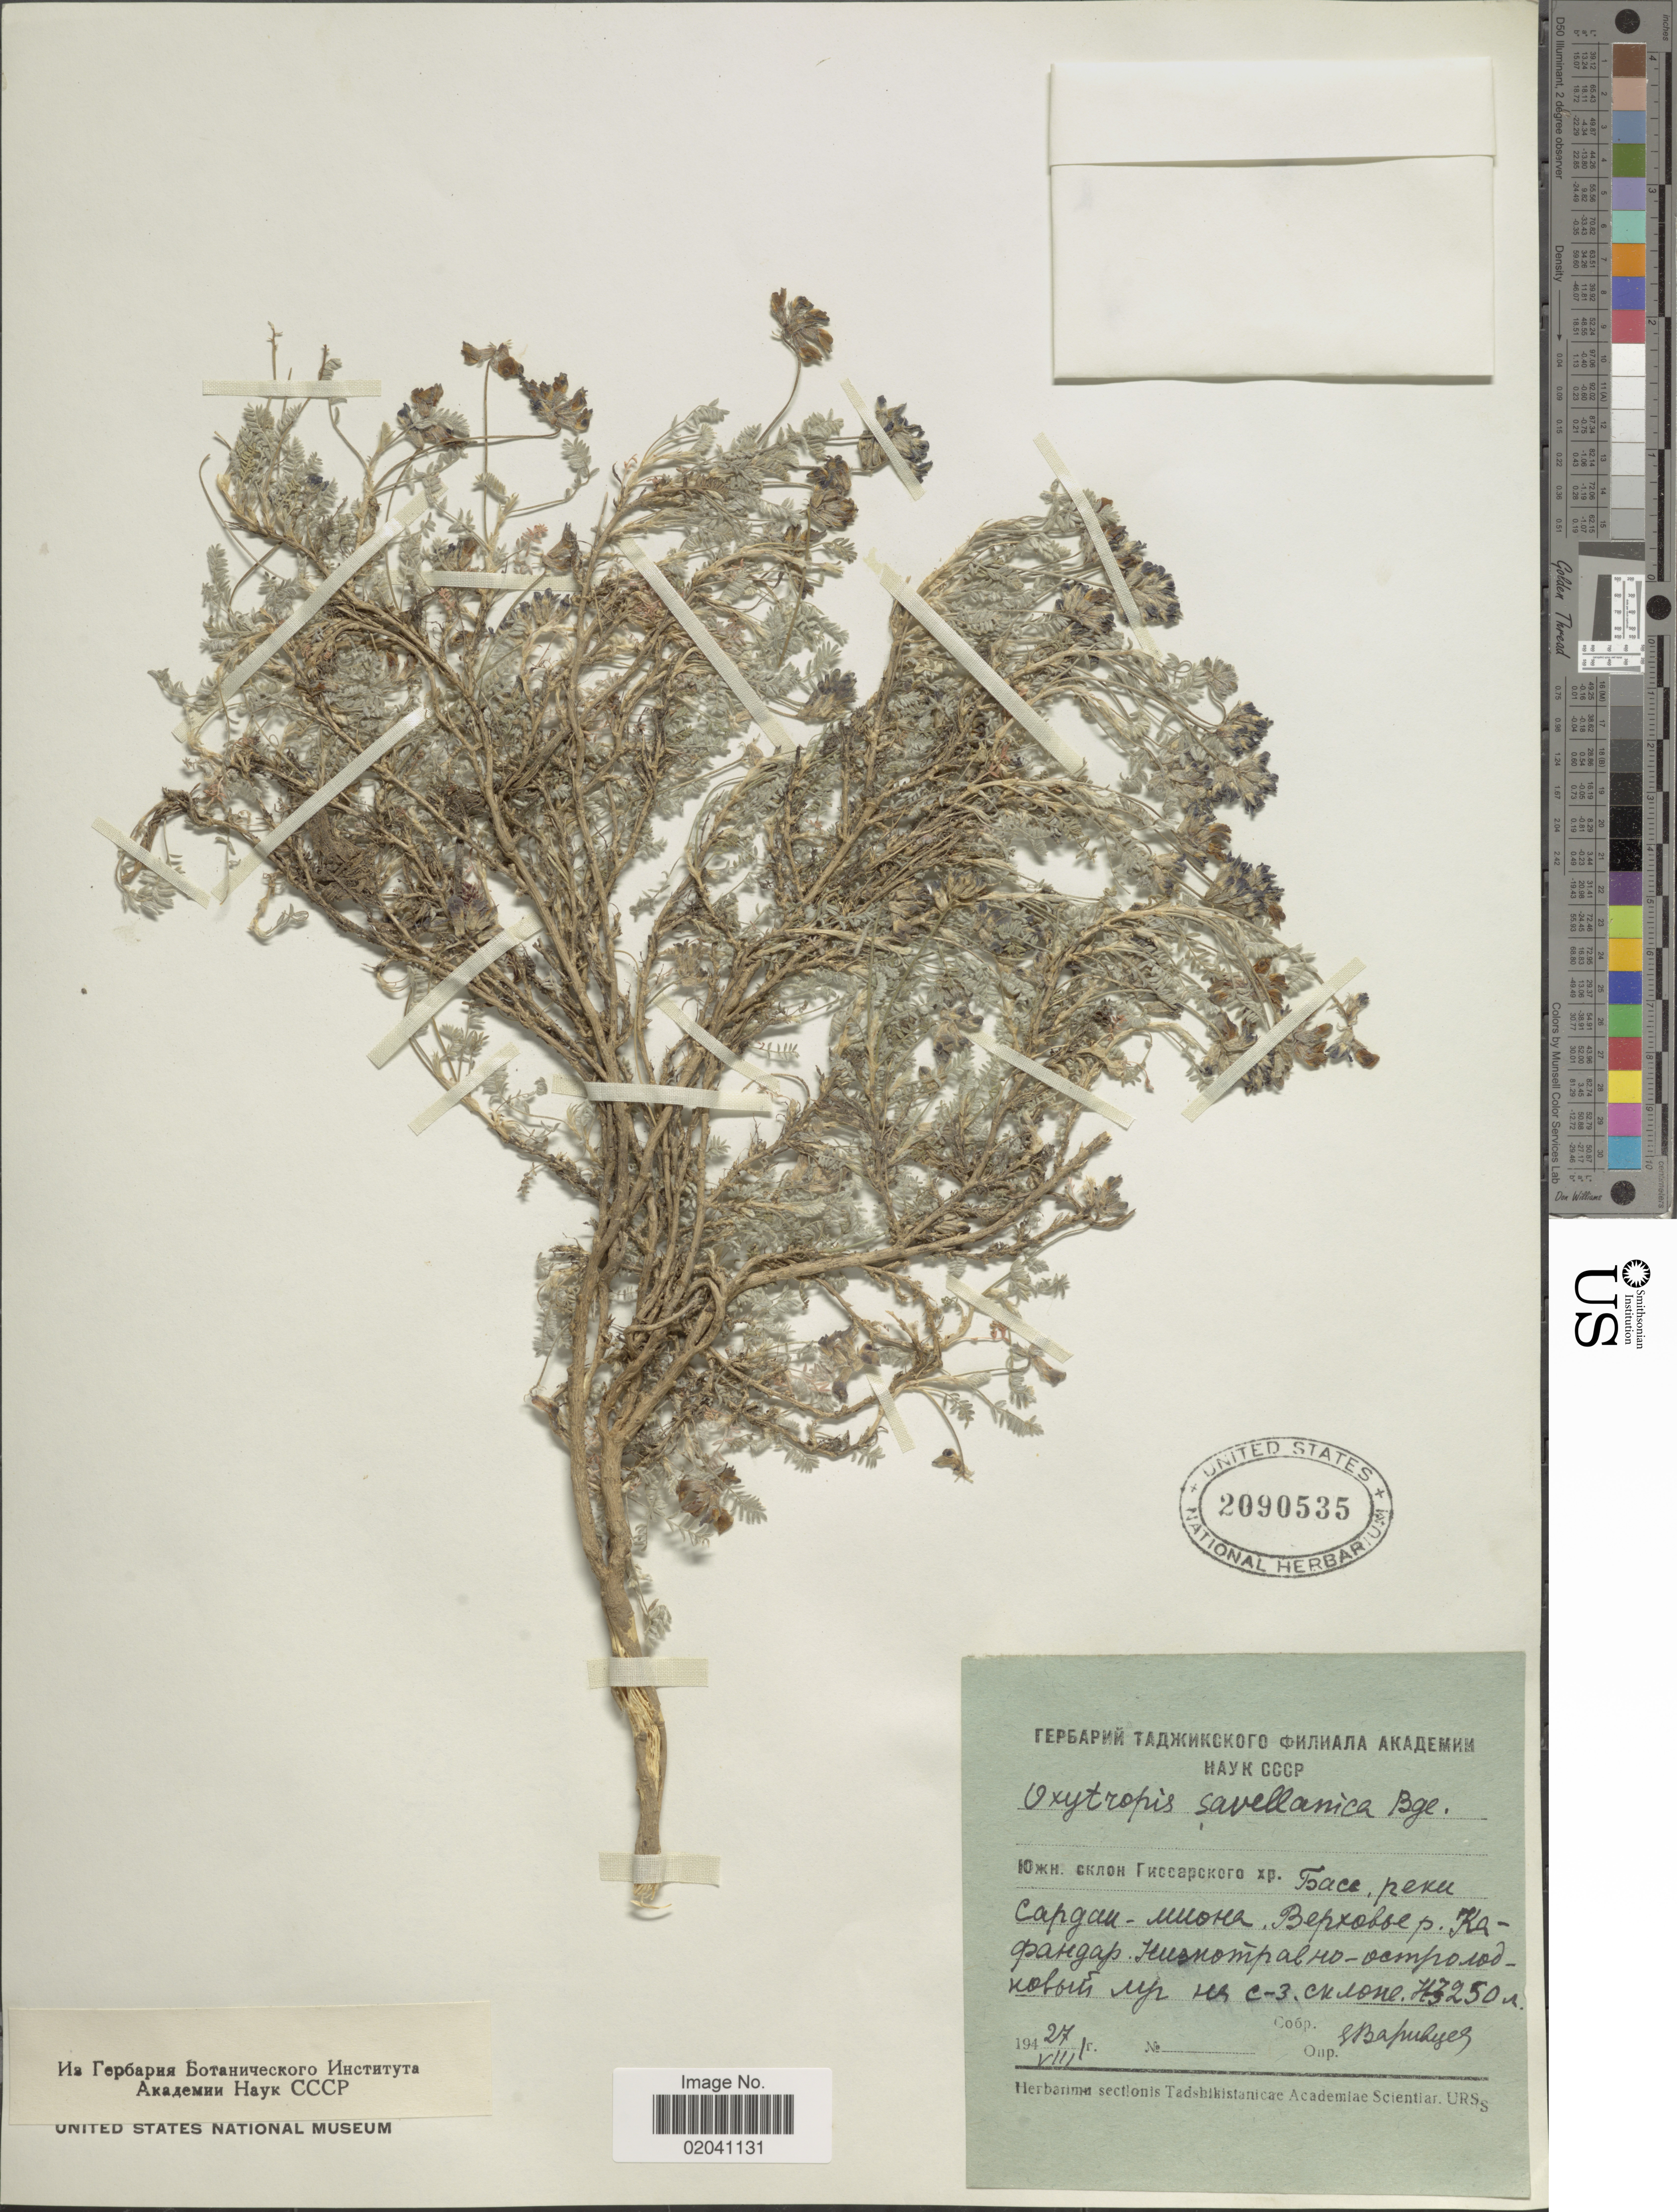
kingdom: Plantae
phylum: Tracheophyta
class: Magnoliopsida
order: Fabales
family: Fabaceae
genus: Oxytropis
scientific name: Oxytropis savellanica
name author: Bunge ex Boiss.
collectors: E. Varivtseva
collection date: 1941-08-27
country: Tajikistan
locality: S slope of Gissar Range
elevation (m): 3250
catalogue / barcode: US 2090535